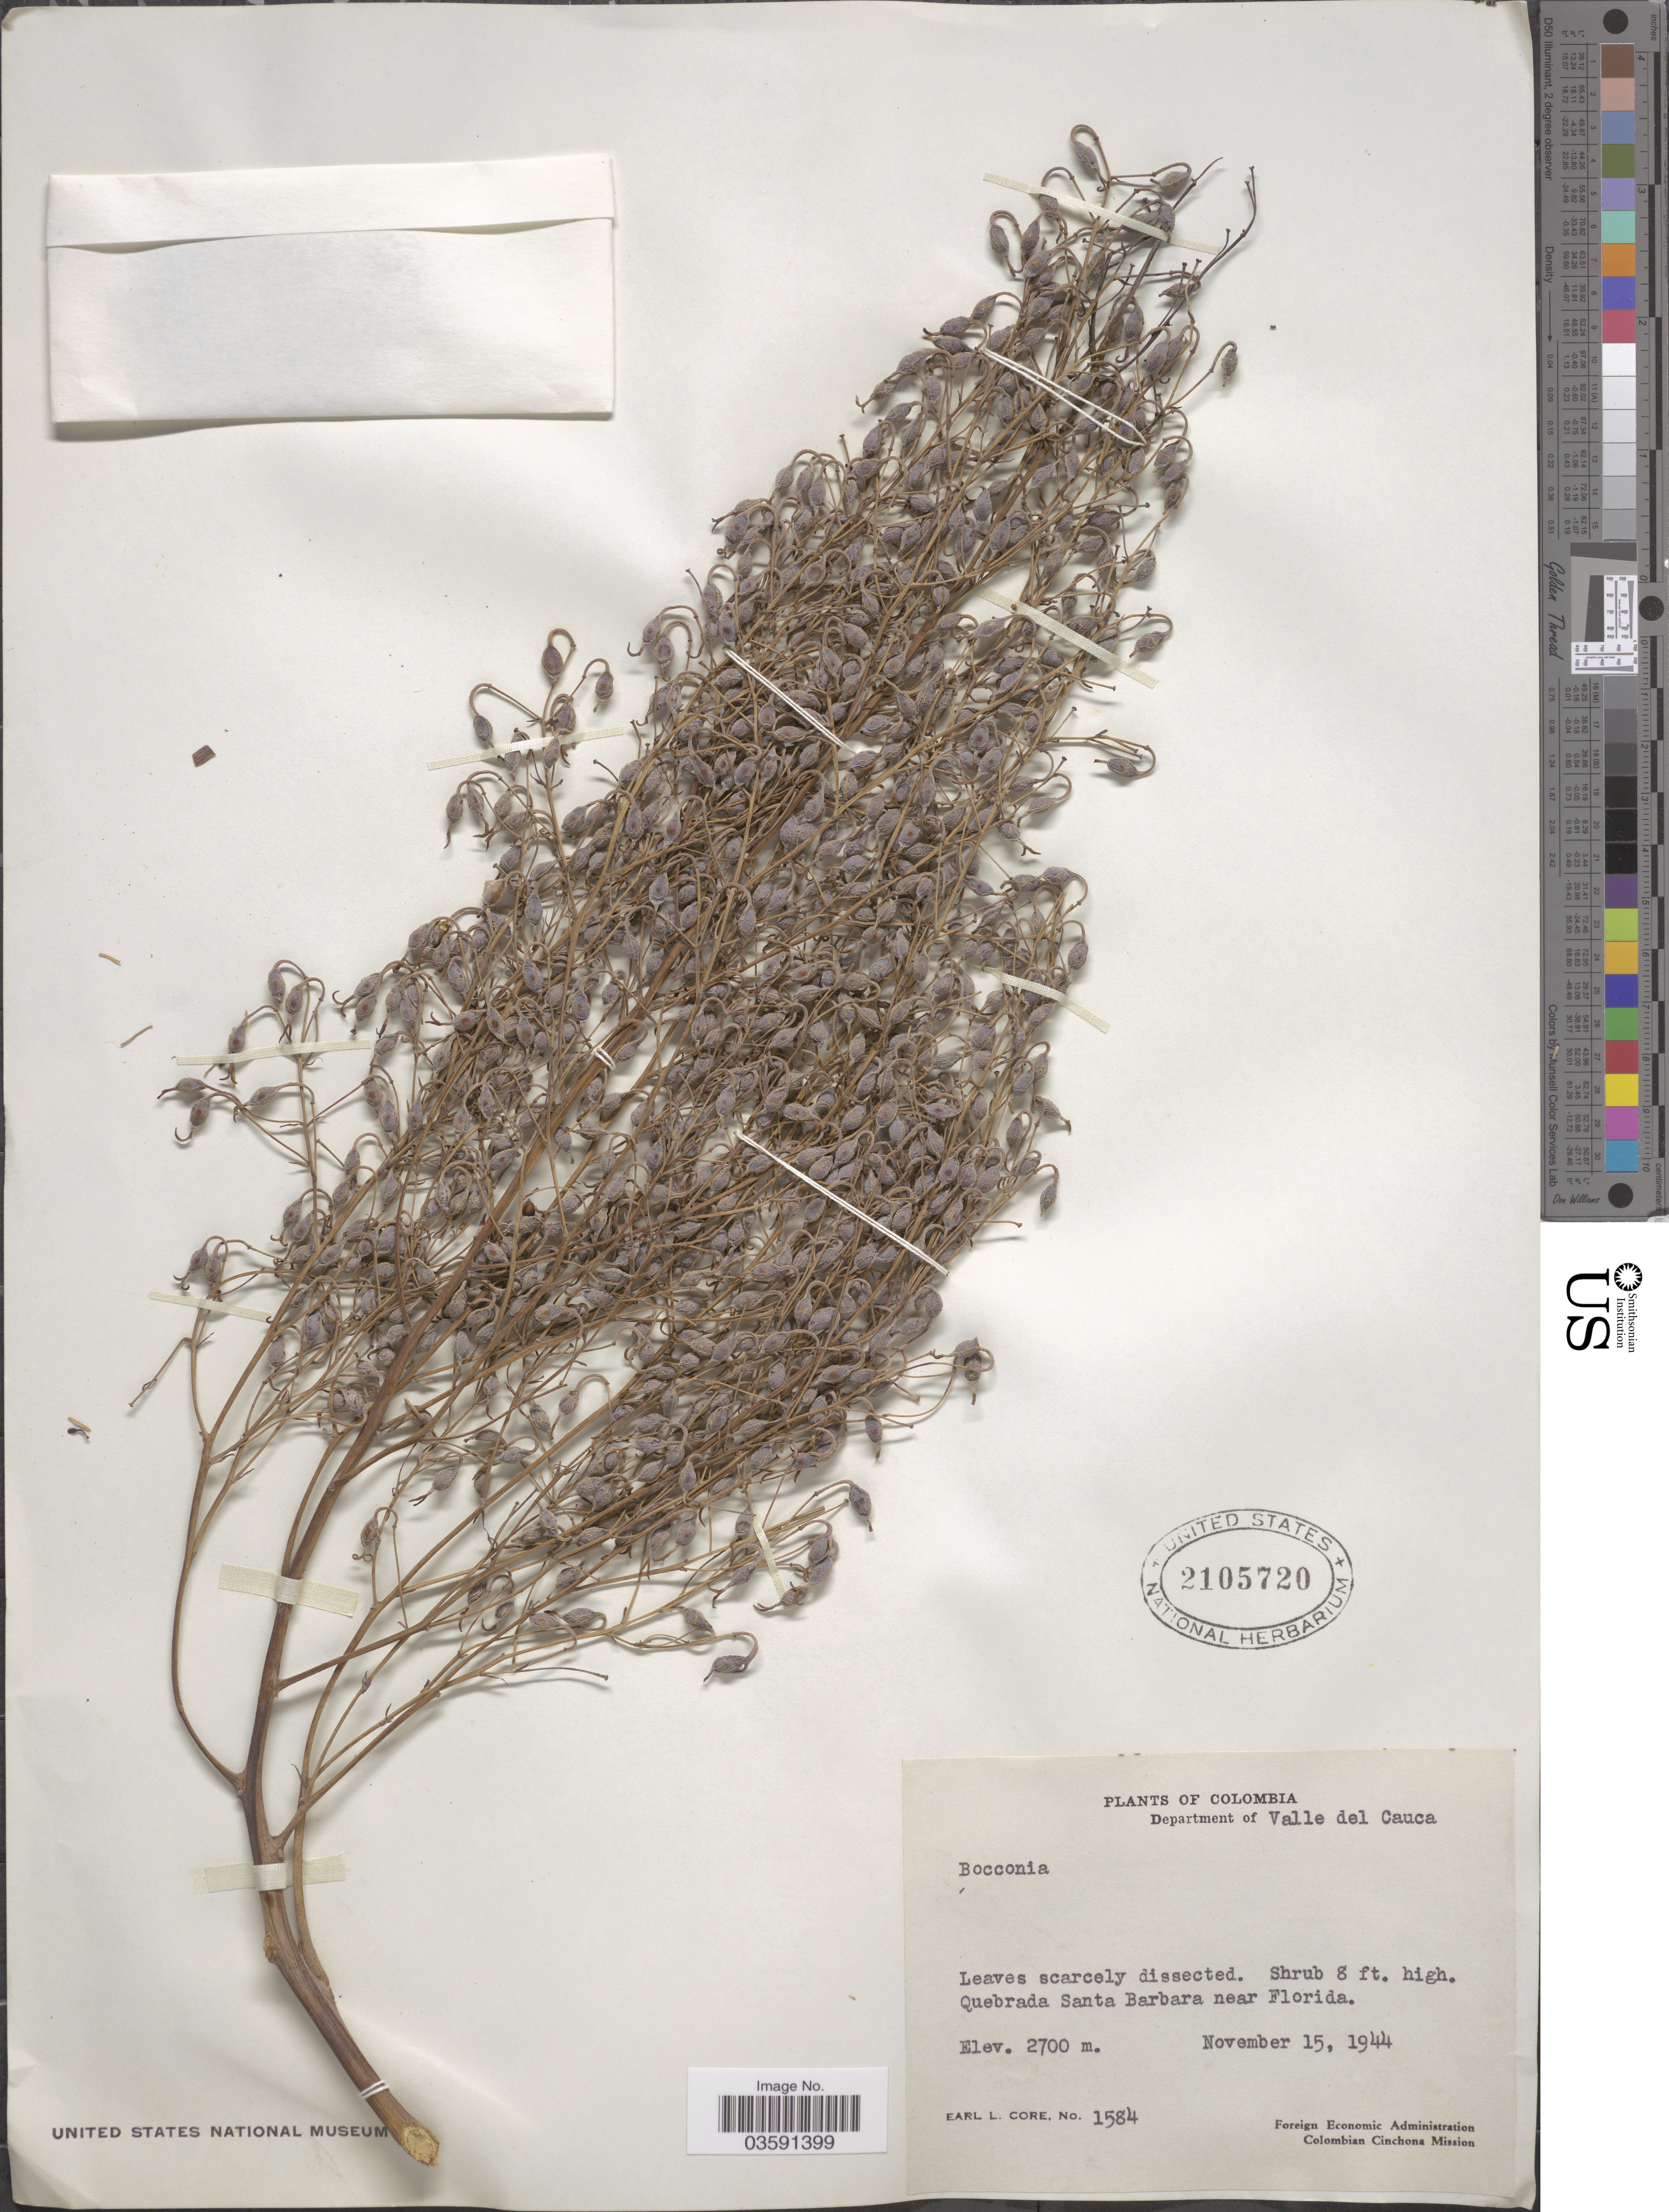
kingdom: Plantae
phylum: Tracheophyta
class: Magnoliopsida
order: Ranunculales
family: Papaveraceae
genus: Bocconia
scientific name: Bocconia sp.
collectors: E. L. Core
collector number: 1584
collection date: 1944-11-15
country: Colombia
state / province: Valle del Cauca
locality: Department of Valle del Cauca. Quebrada Santa Barbara near Florida.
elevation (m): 2700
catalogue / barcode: US 2105720